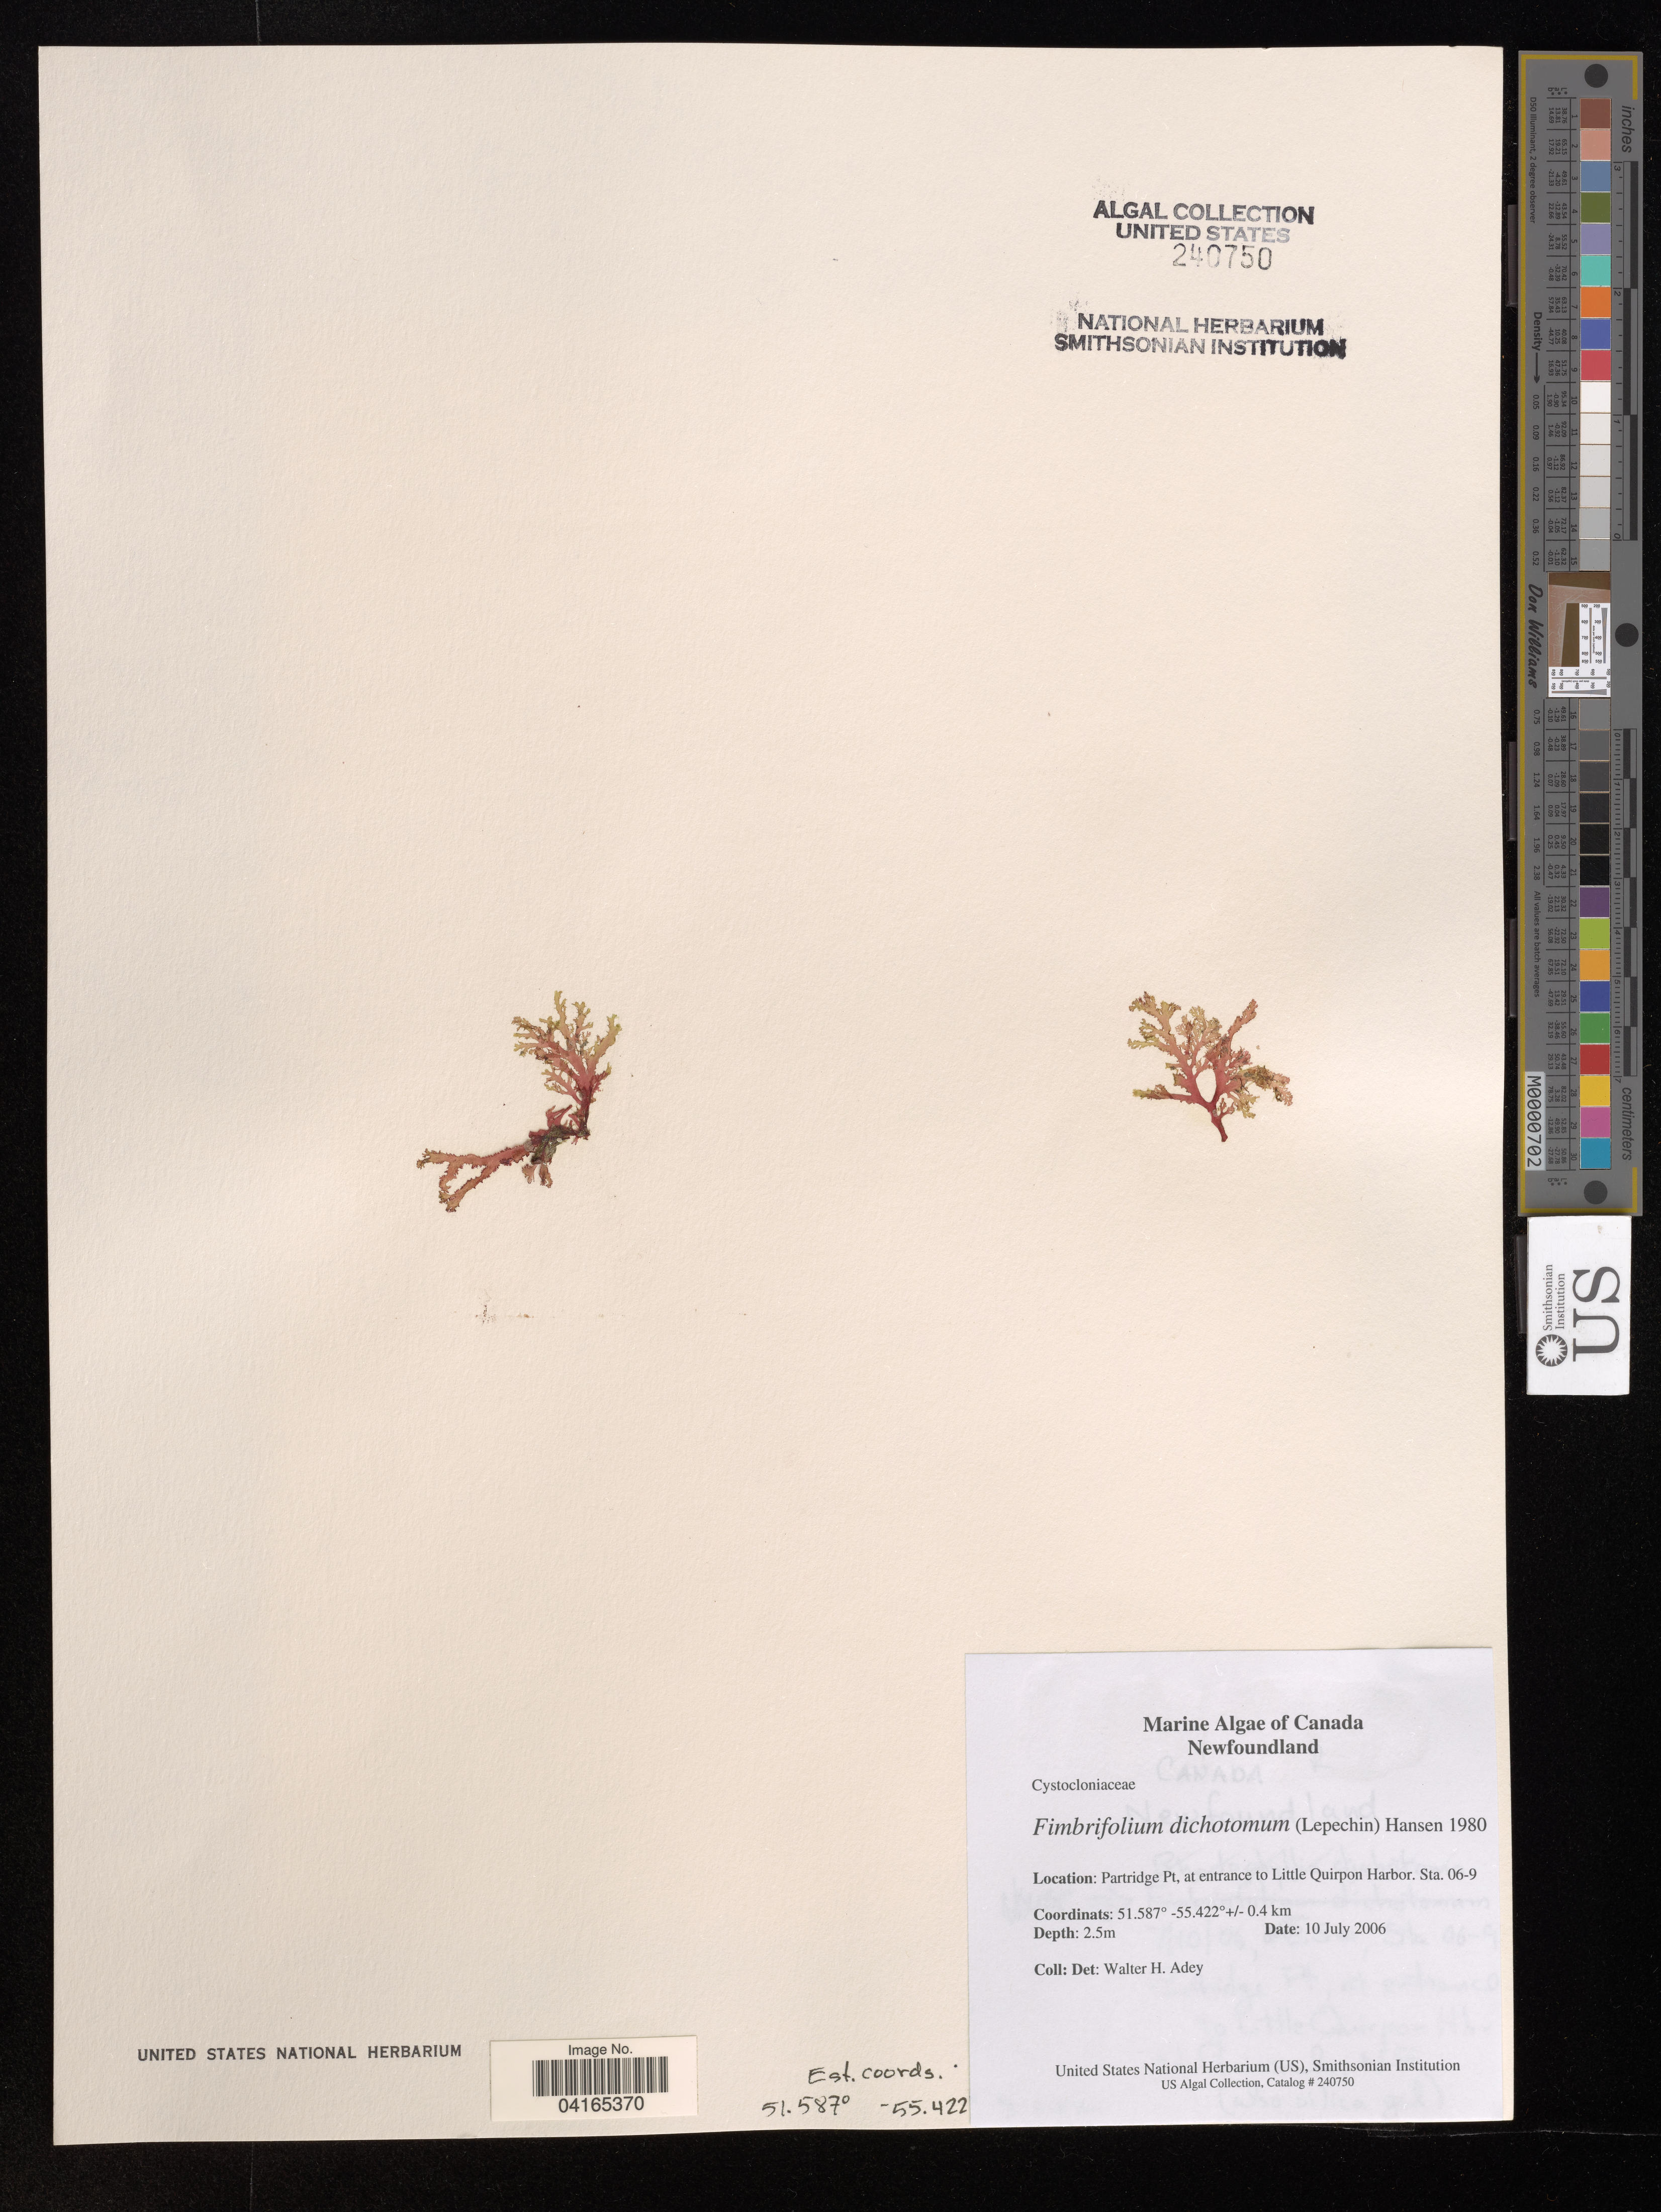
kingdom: Plantae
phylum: Rhodophyta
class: Florideophyceae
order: Gigartinales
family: Cystocloniaceae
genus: Fimbrifolium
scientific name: Fimbrifolium dichotomum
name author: (Lepechin) Hansen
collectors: W. H. Adey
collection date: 2006-07-10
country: Canada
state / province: Newfoundland and Labrador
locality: Partridge Point, entrance to Little Quirpan Harbor, Sta. 06-9.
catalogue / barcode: US 240750